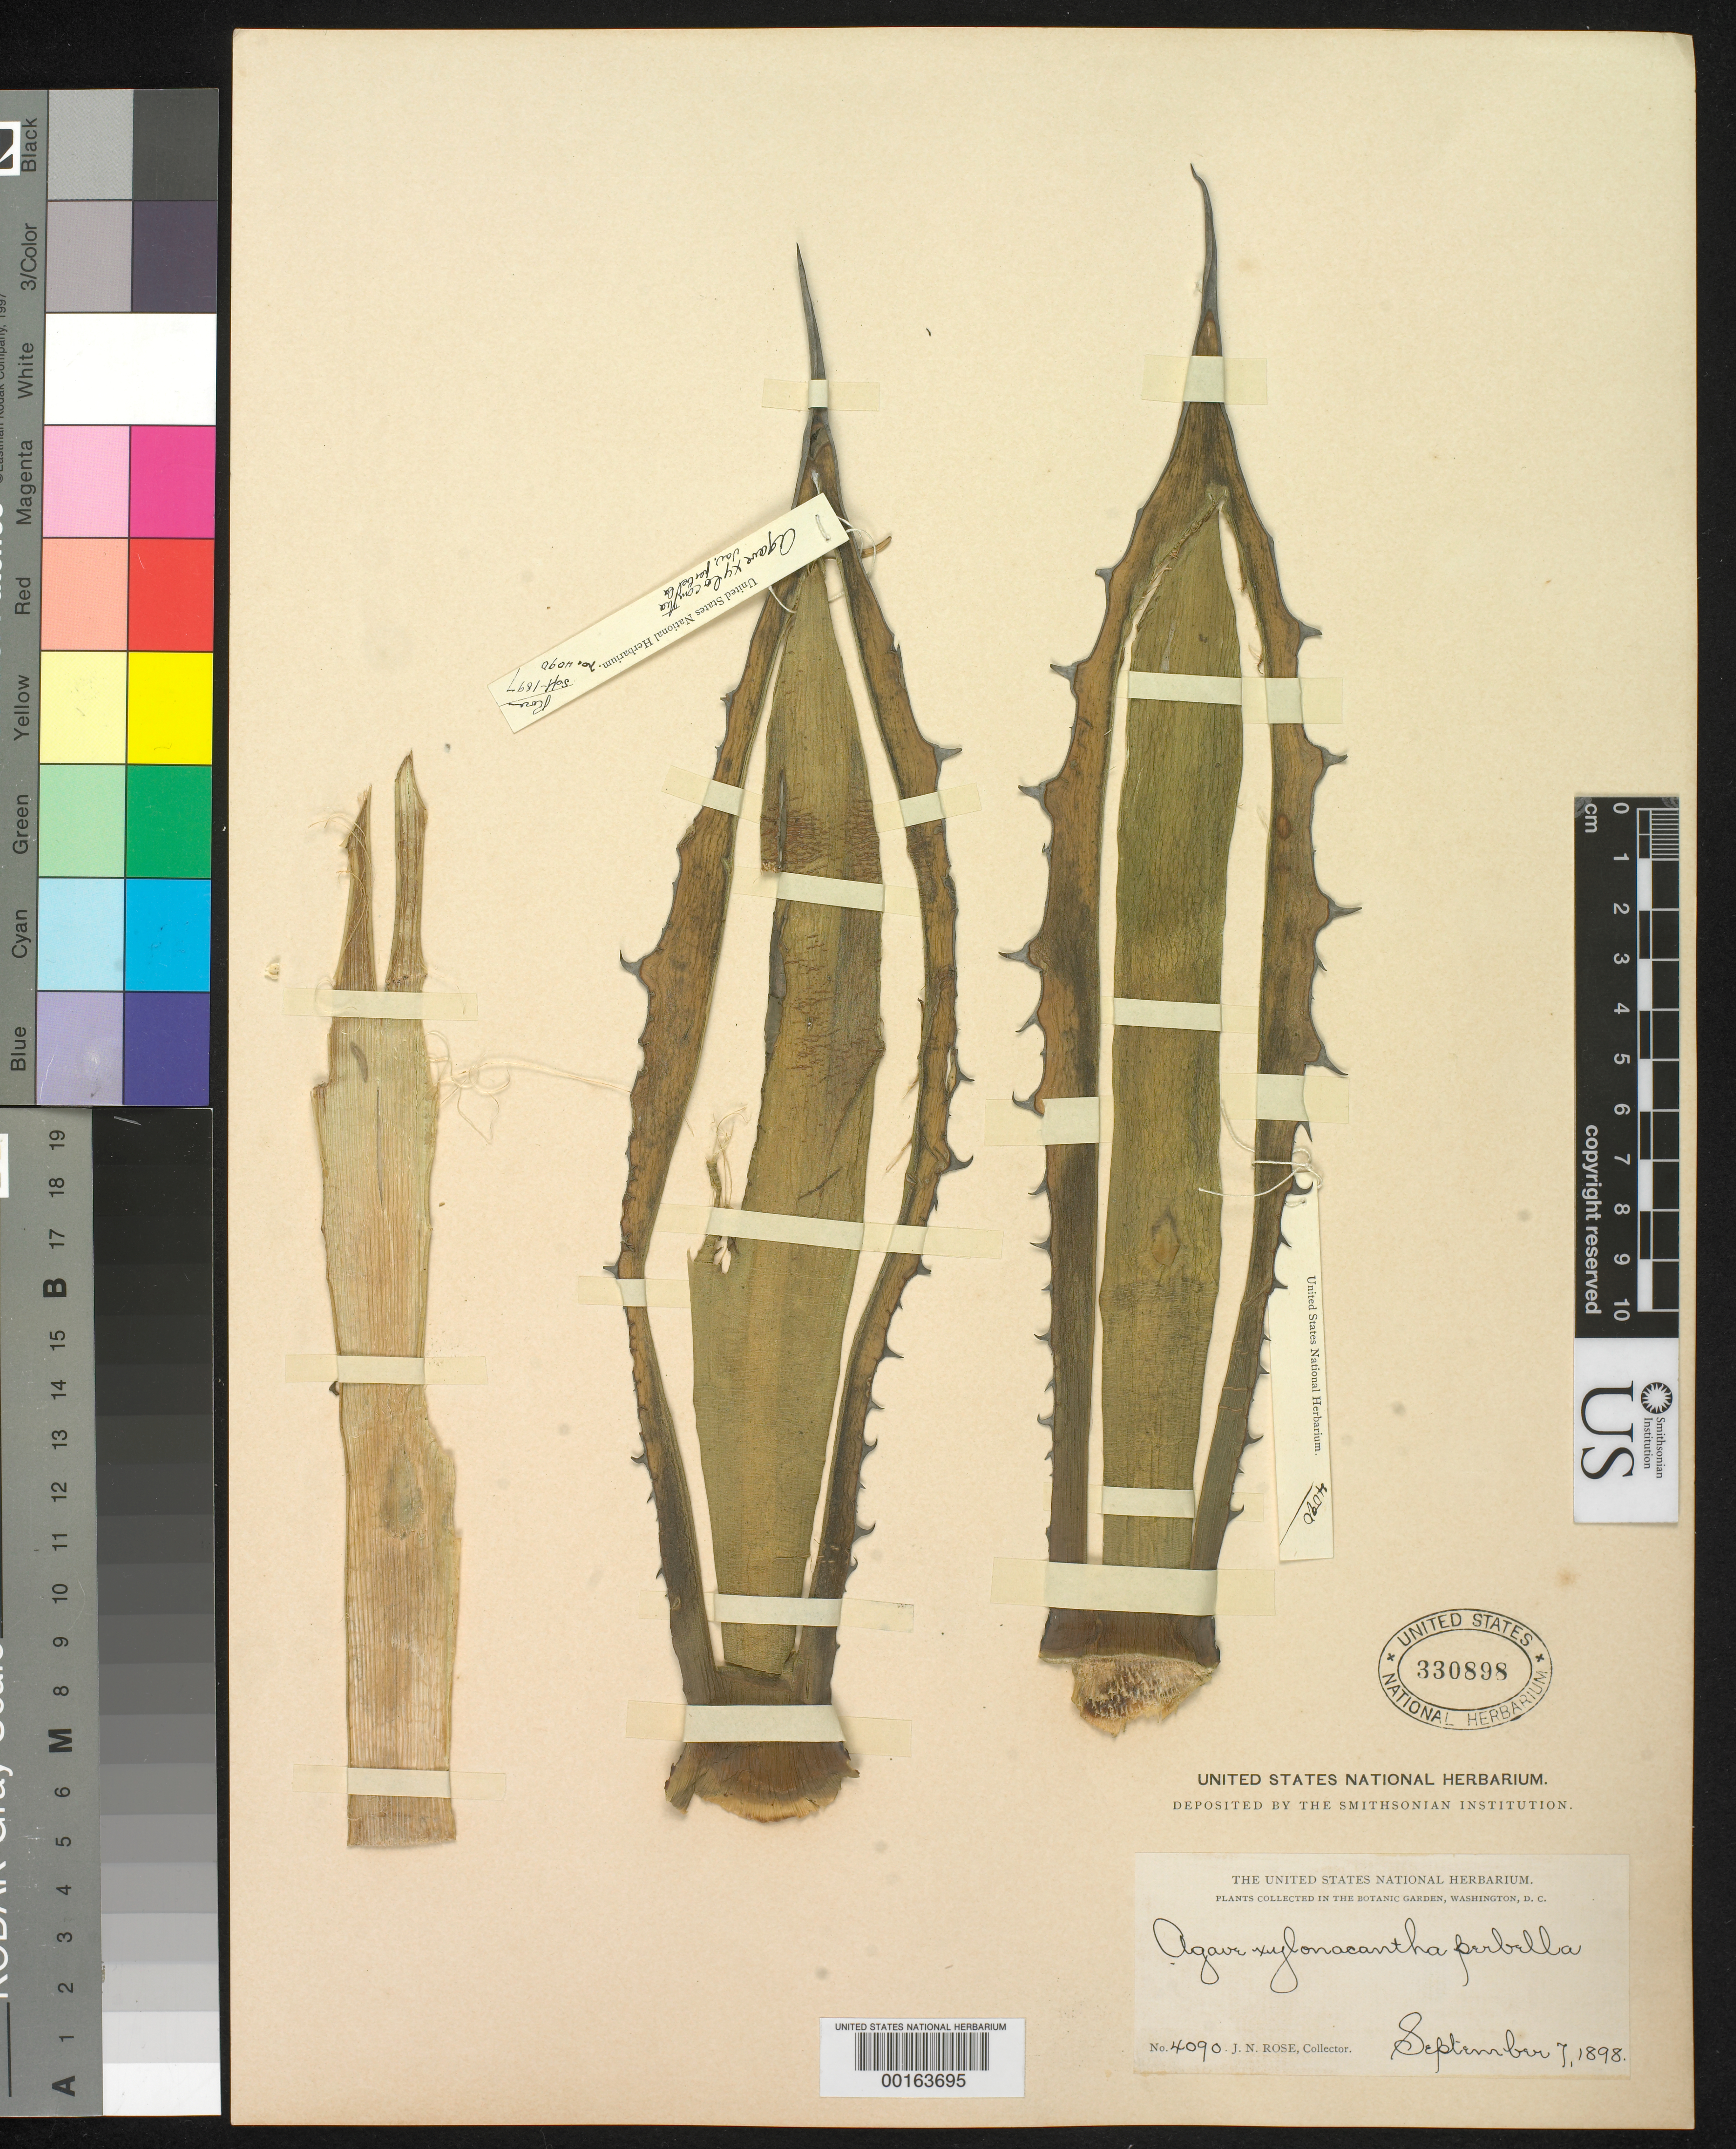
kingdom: Plantae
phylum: Tracheophyta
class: Liliopsida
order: Asparagales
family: Asparagaceae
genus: Agave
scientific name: Agave xylonacantha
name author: Salm-Dyck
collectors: J. N. Rose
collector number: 4090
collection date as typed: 07 Sep 1898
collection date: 1898-09-07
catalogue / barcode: US 330898